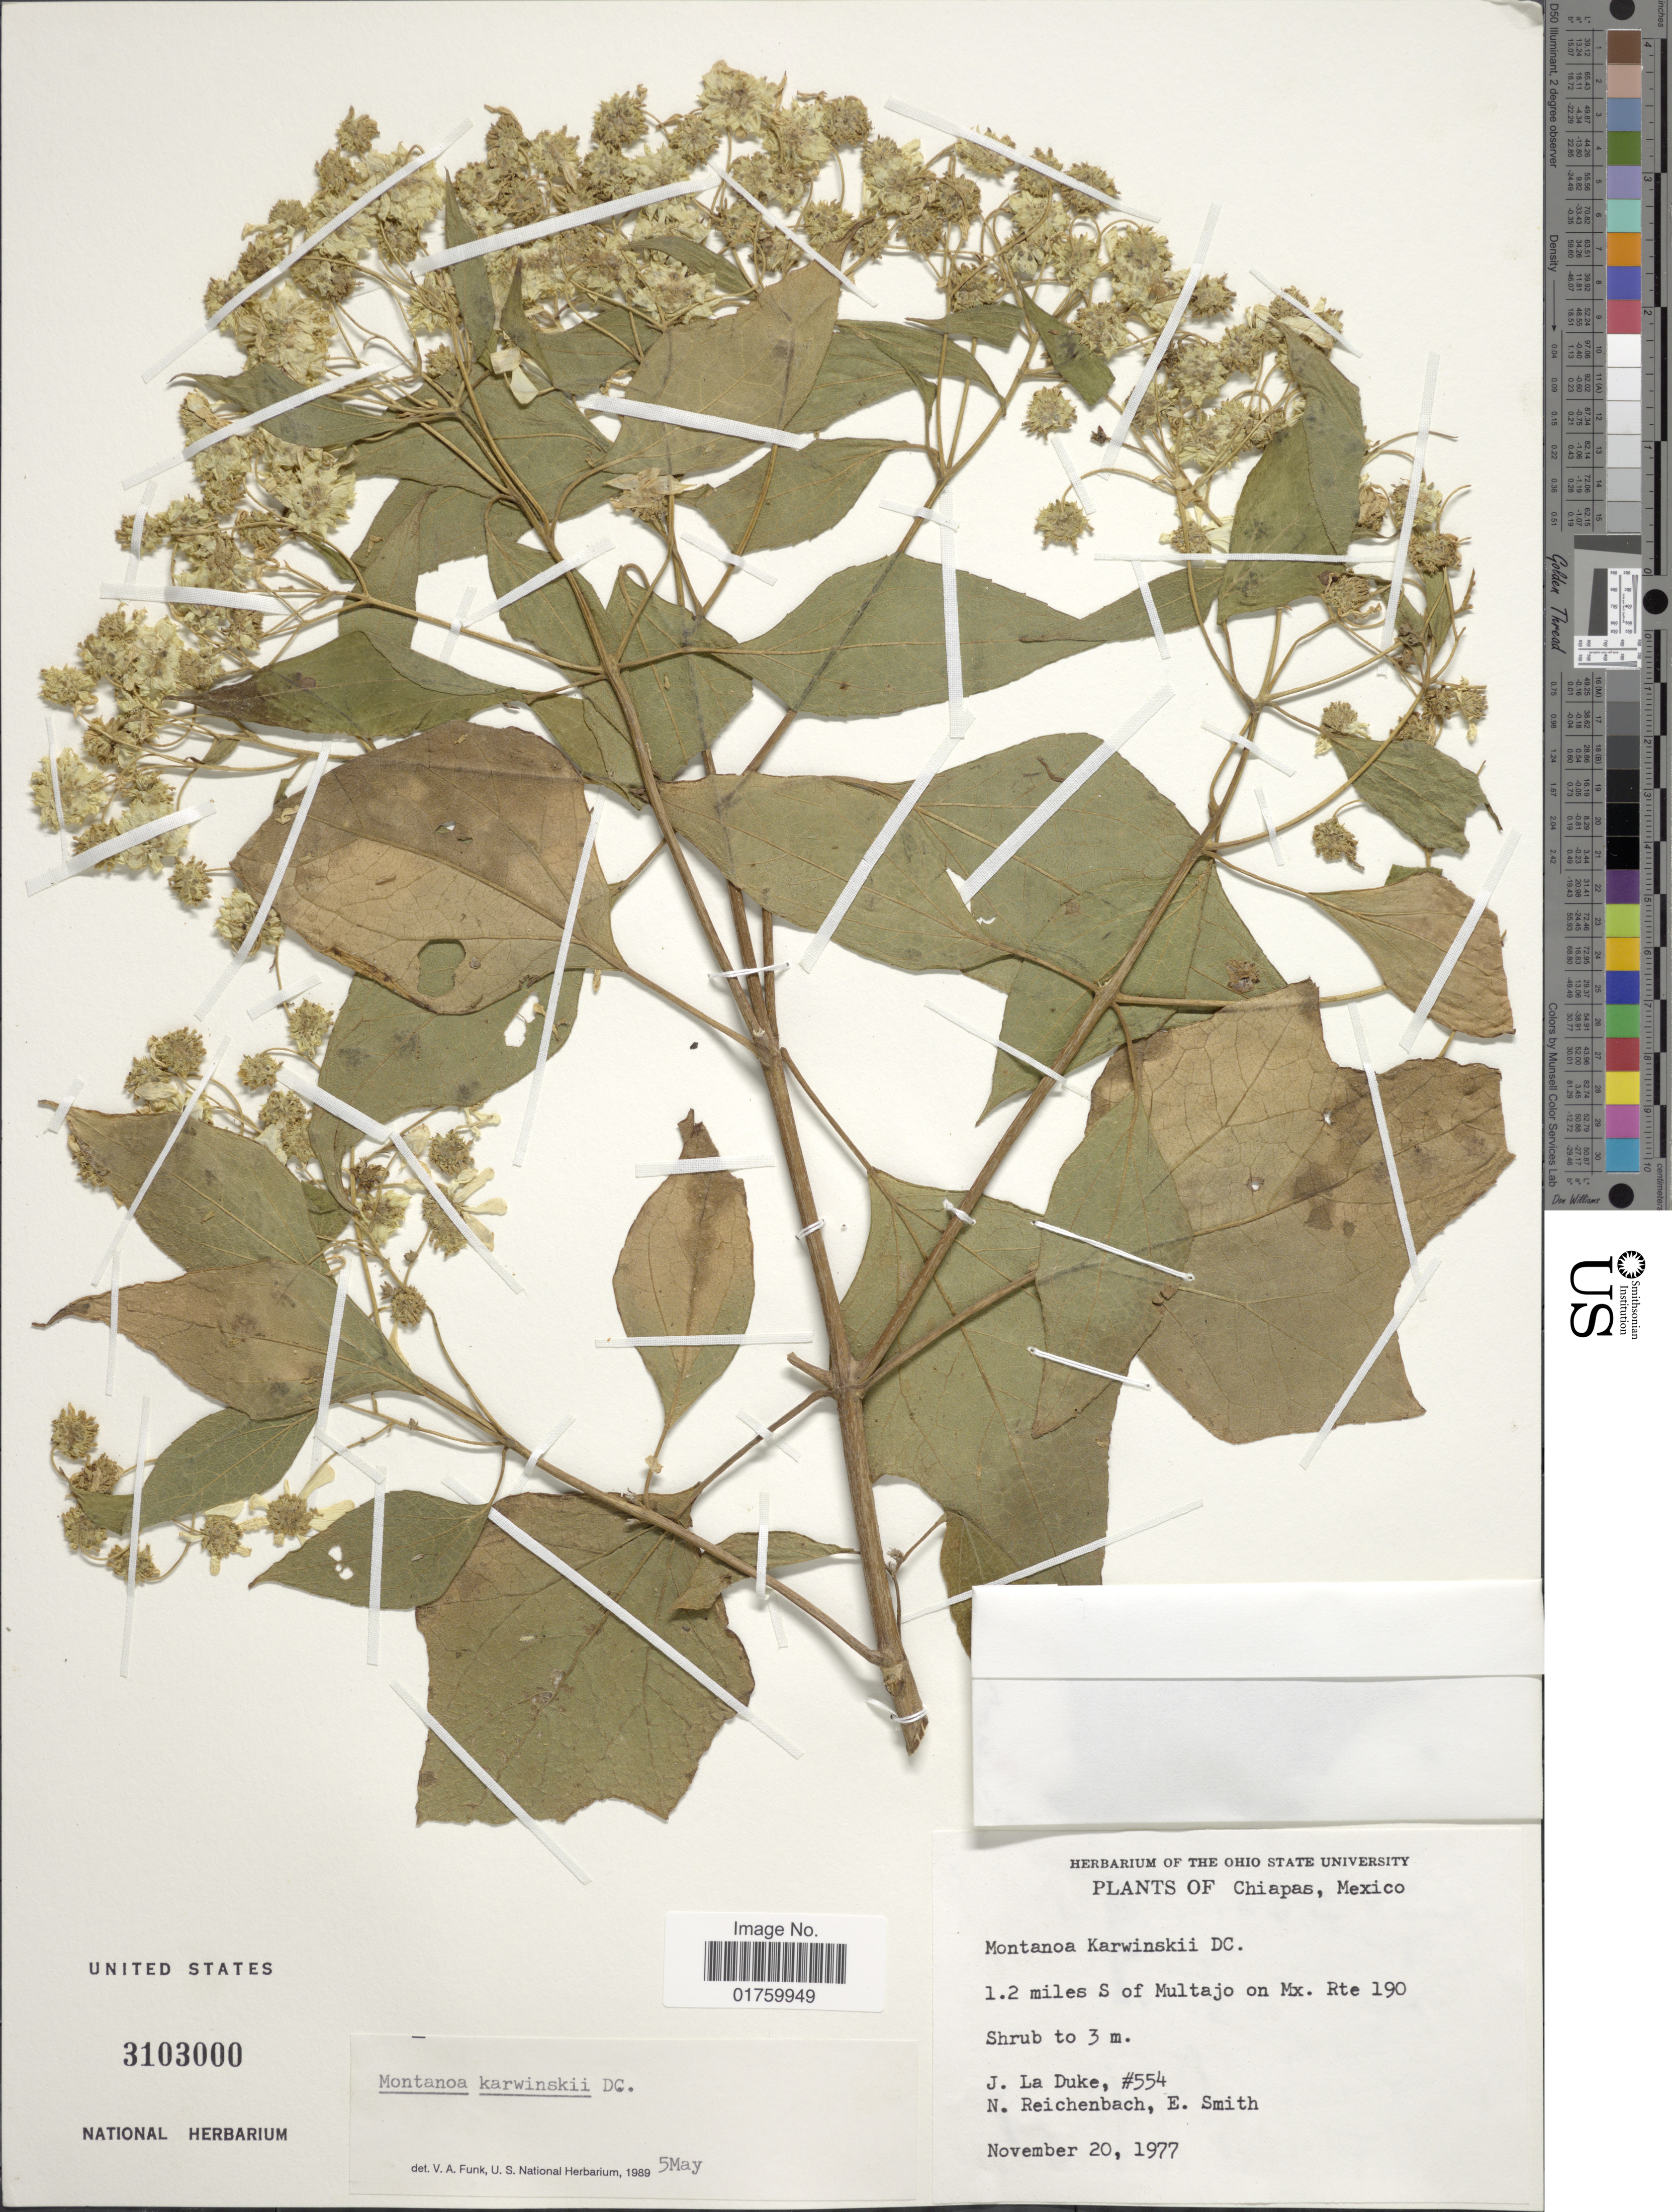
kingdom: Plantae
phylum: Tracheophyta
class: Magnoliopsida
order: Asterales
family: Asteraceae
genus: Montanoa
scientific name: Montanoa karwinskii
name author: DC.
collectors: J. La Duke, N. Reichenbach & C. E. Smith Jr.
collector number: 554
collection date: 1977-11-20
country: Mexico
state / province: Chiapas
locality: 1.2 miles S of Multajo on Mx. Rte190.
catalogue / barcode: US 3103000